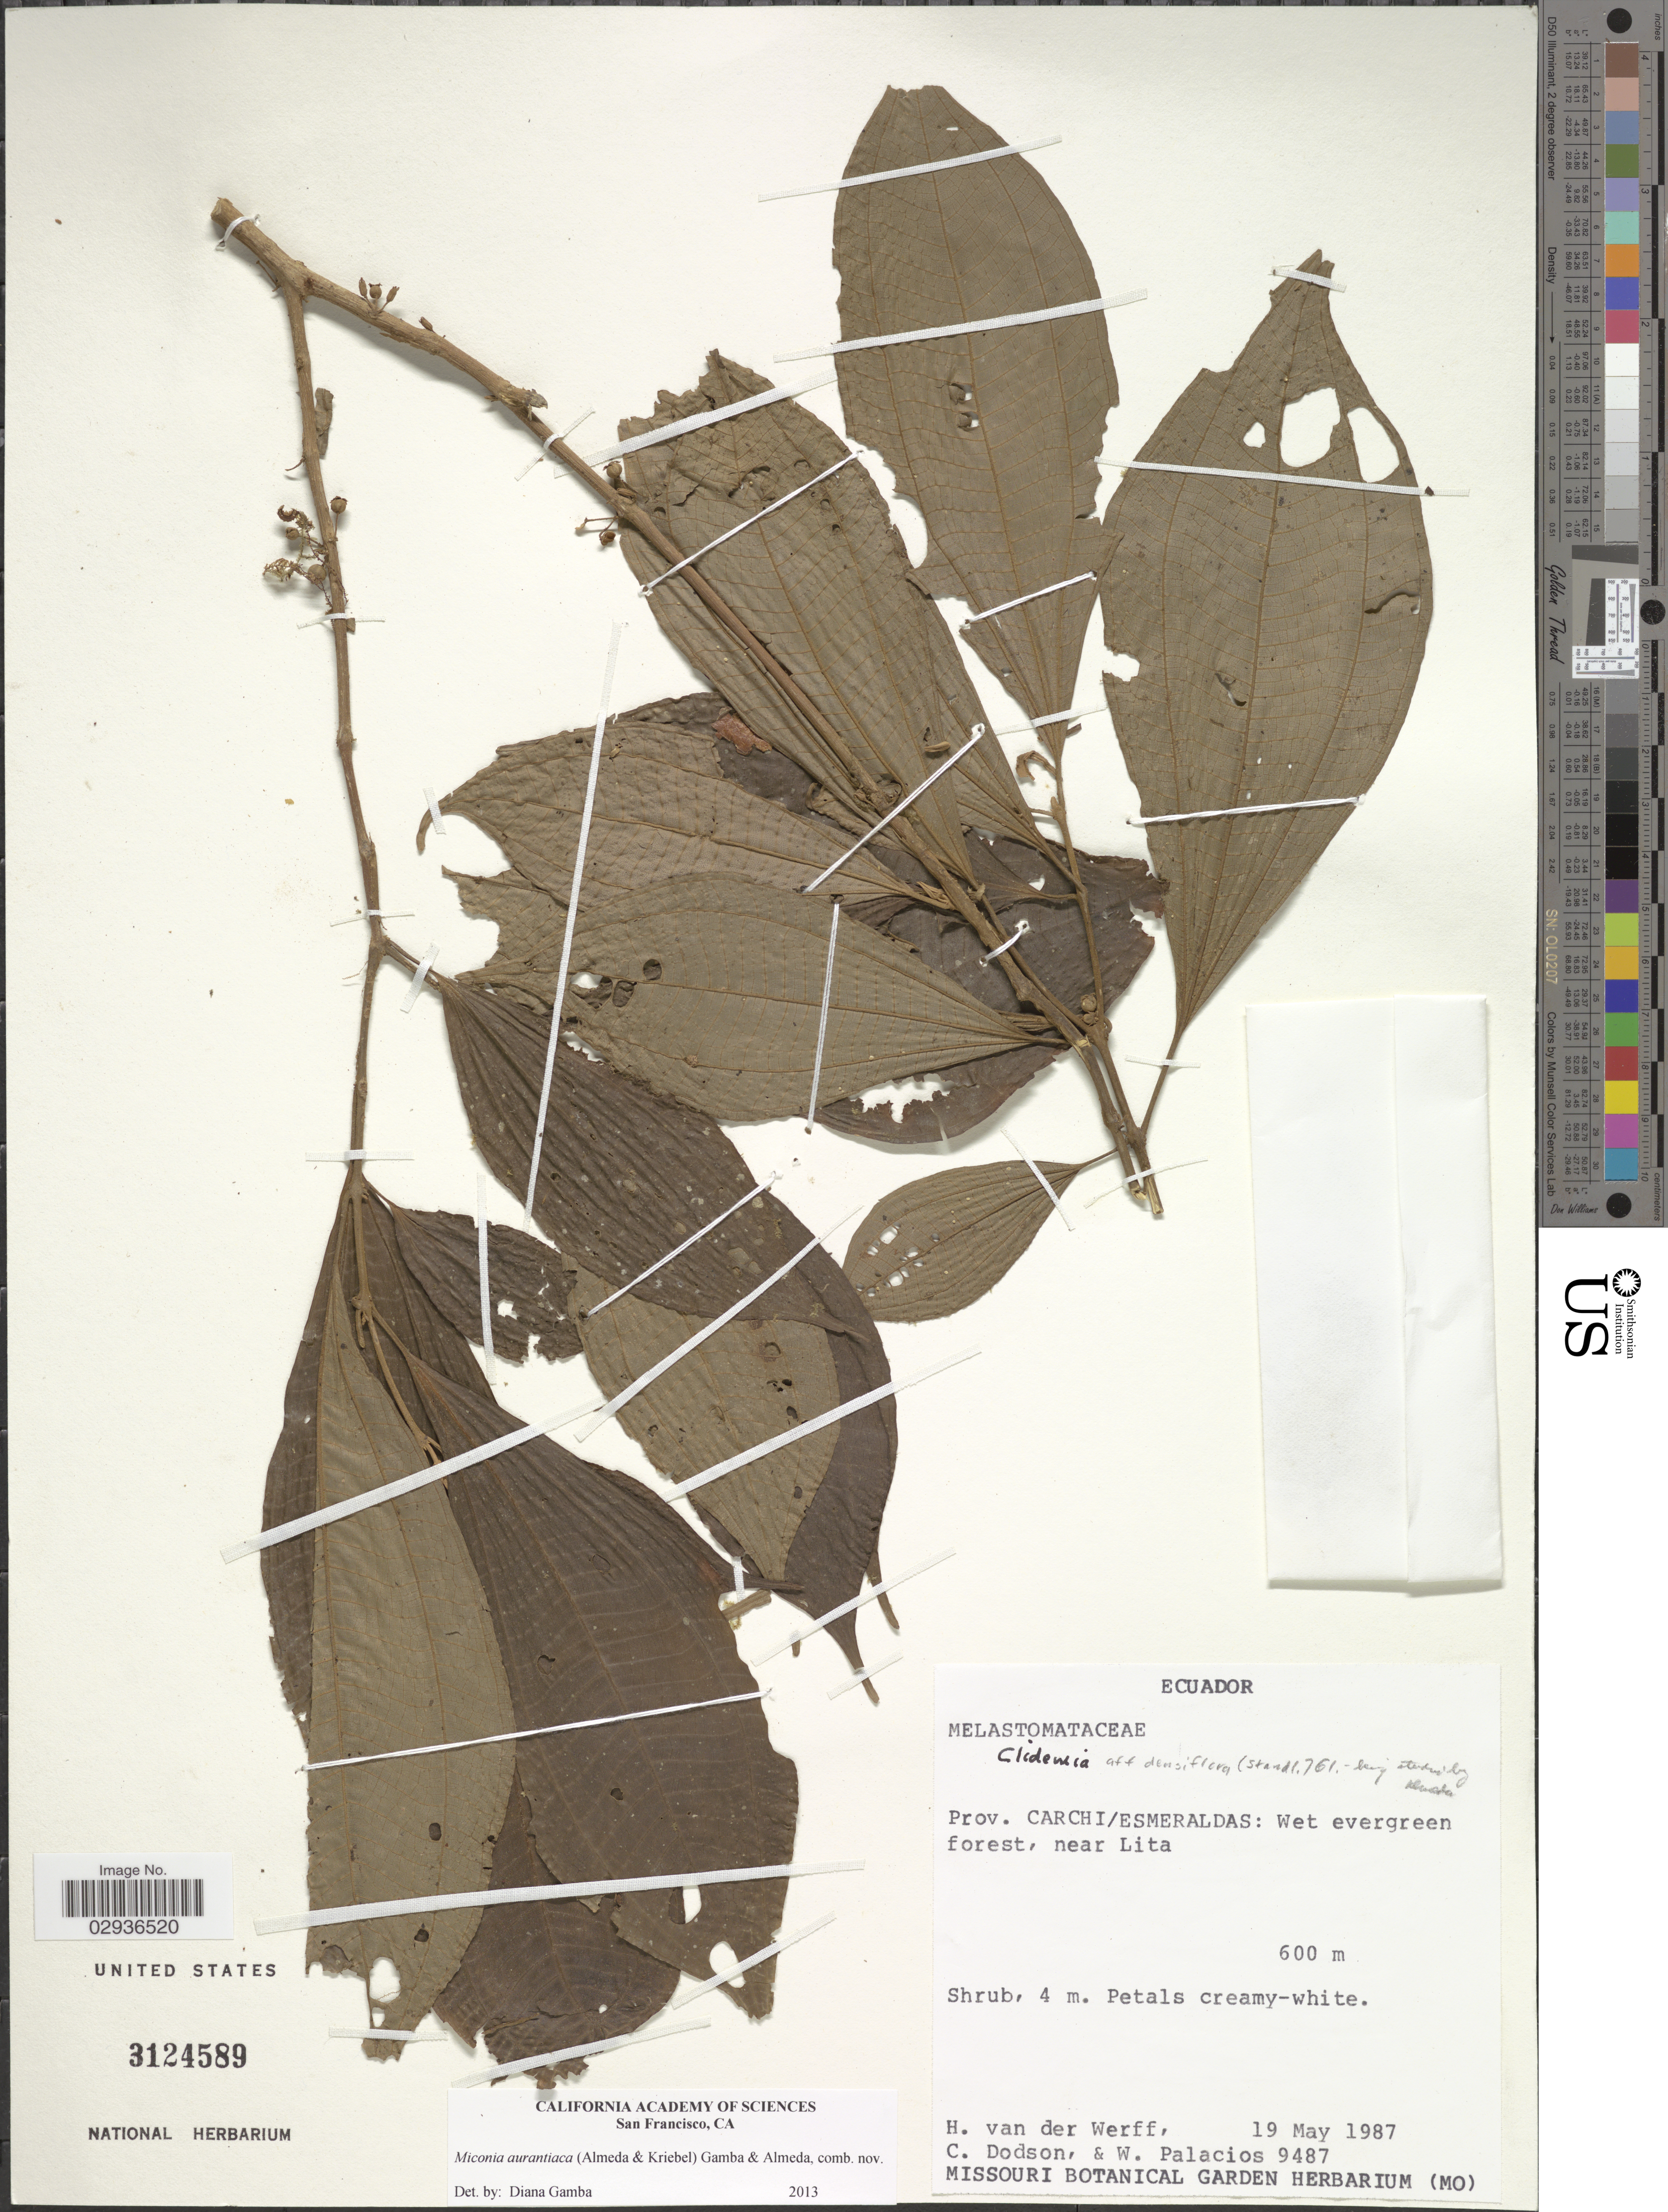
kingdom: Plantae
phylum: Tracheophyta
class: Magnoliopsida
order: Myrtales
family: Melastomataceae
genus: Miconia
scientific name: Miconia aurantiaca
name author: (Almeda & Kriebel) Gamba & Almeda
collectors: H. van der Werff, C. Dodson & W. Palacios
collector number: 9487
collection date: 1987-05-19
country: Ecuador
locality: Prov. Carchi/Esmeraldas: near Lita.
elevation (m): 600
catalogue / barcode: US 3124589